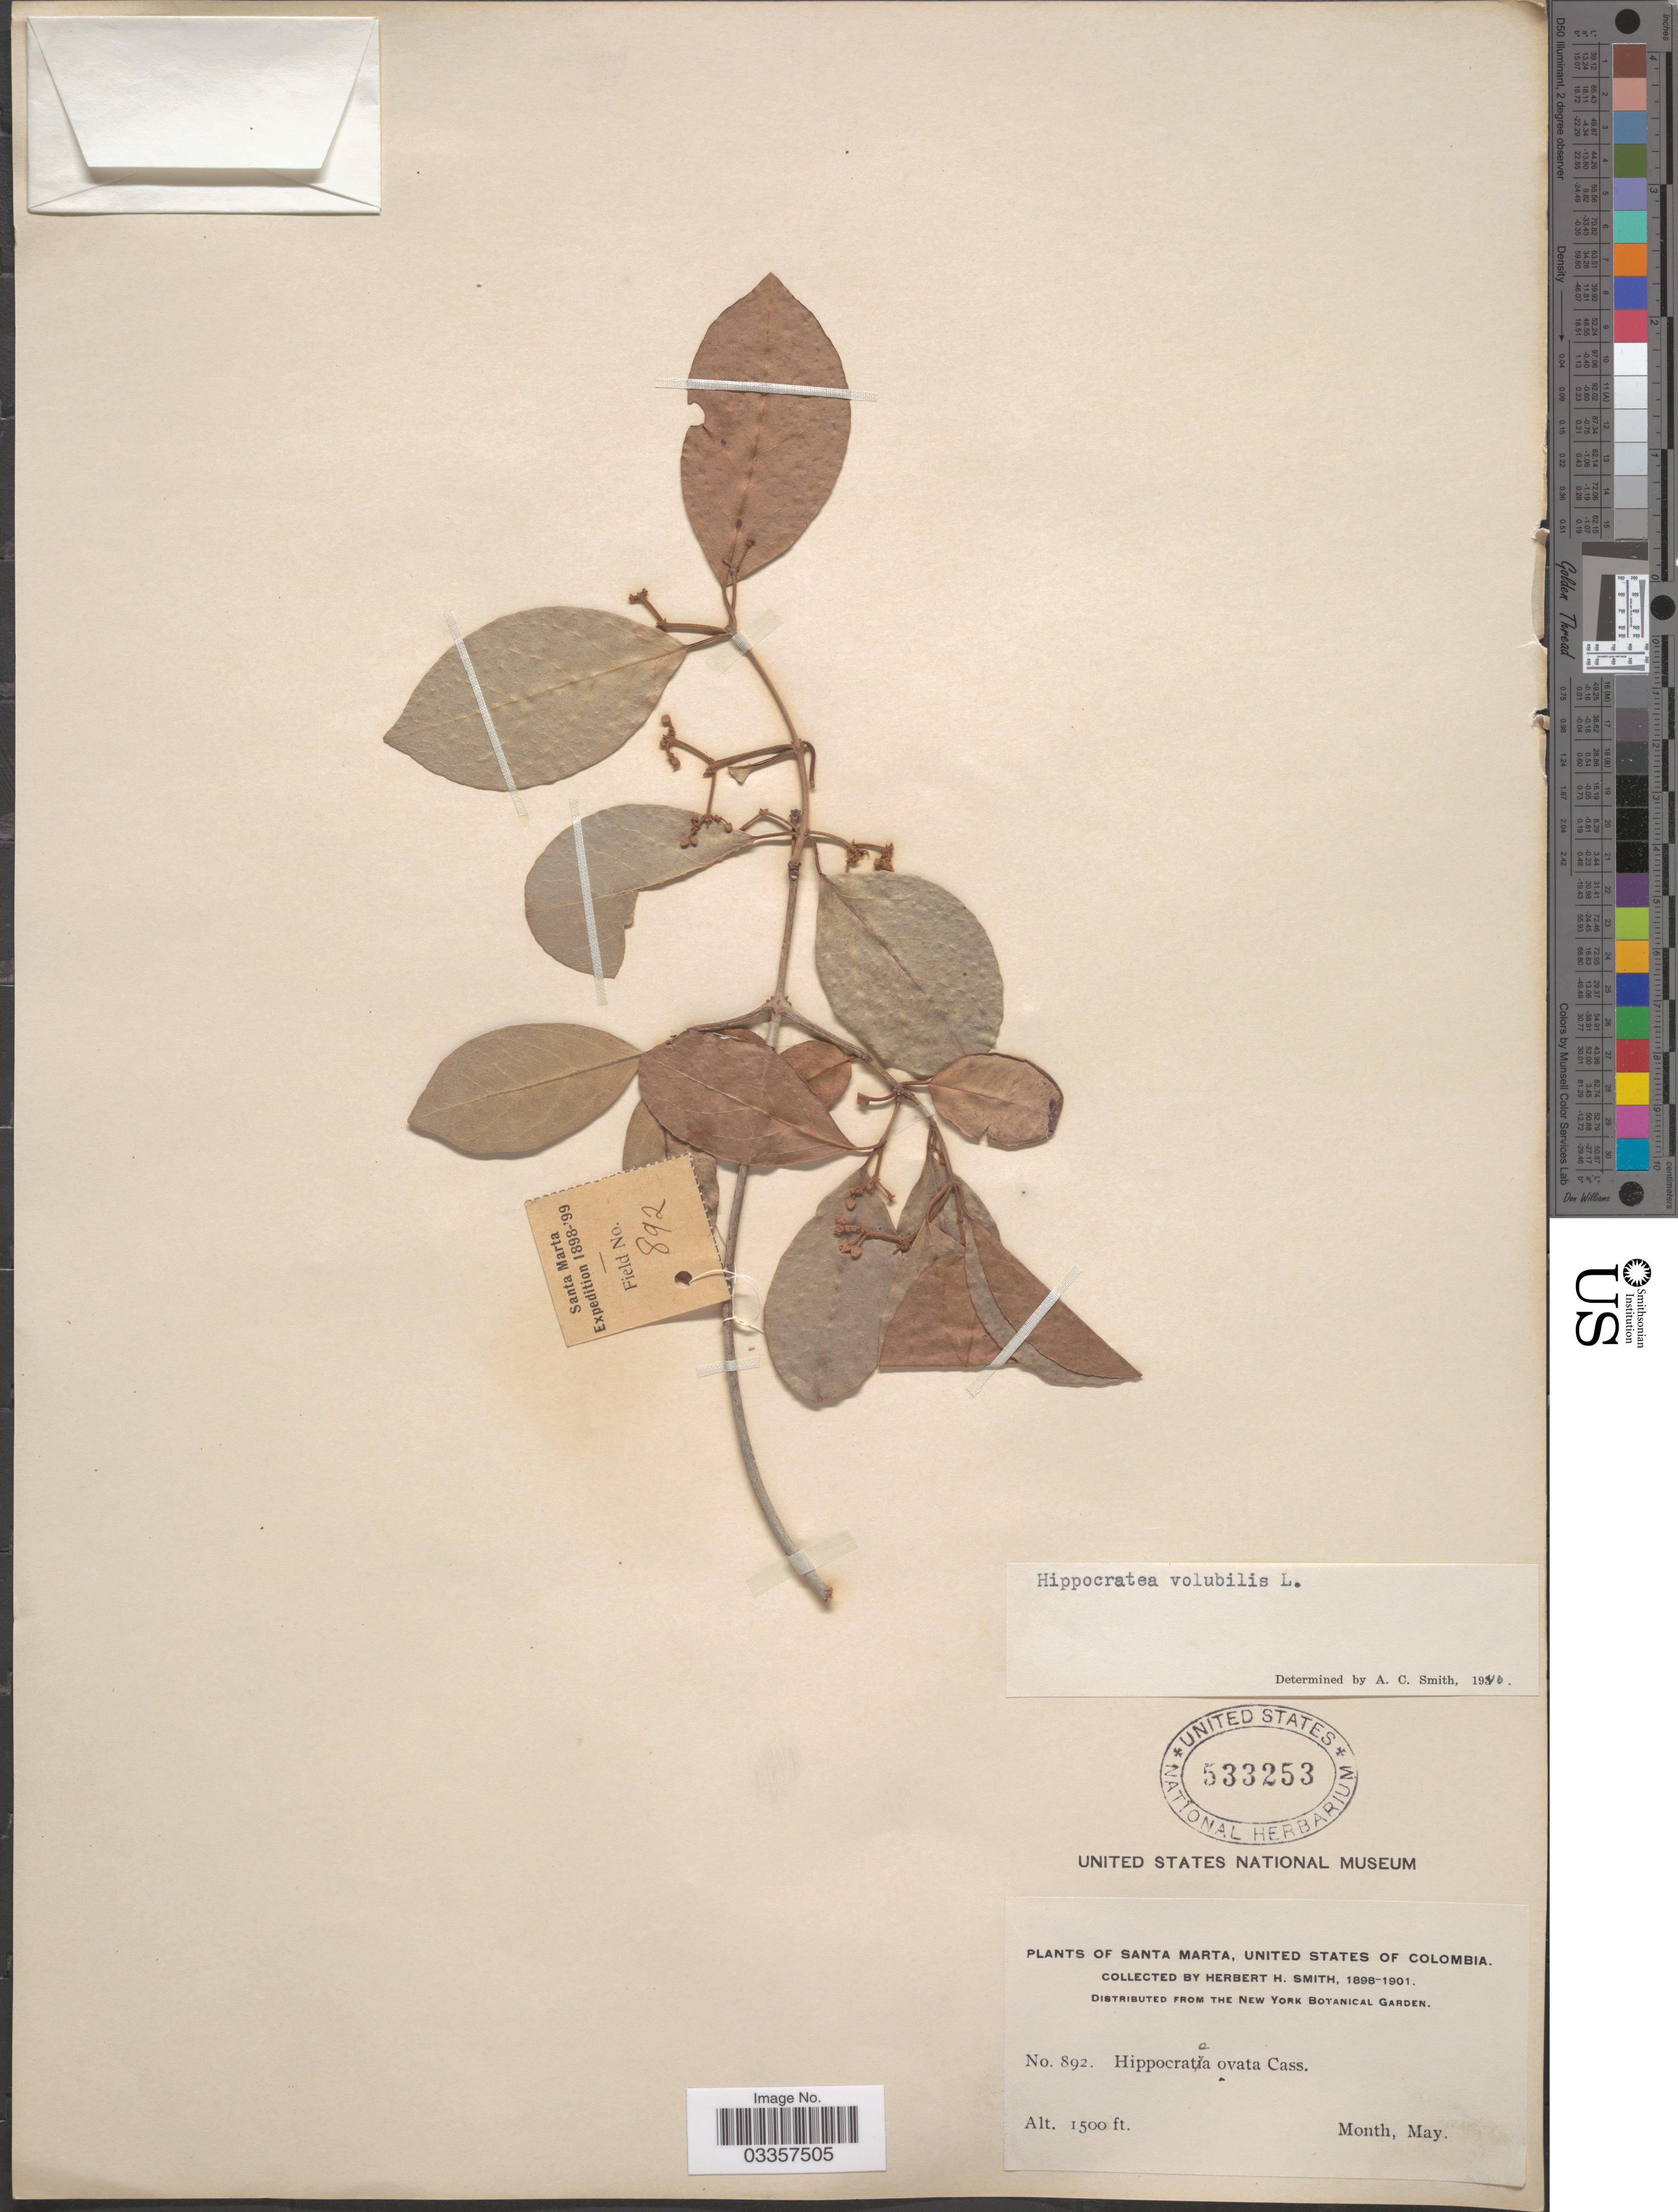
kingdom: Plantae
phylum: Tracheophyta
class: Magnoliopsida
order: Celastrales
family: Celastraceae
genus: Hippocratea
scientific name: Hippocratea volubilis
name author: L.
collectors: Herbert H. Smith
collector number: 892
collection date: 1898-05/1901-05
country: Colombia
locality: Santa Marta, United States of Colombia.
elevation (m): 457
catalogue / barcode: US 533253